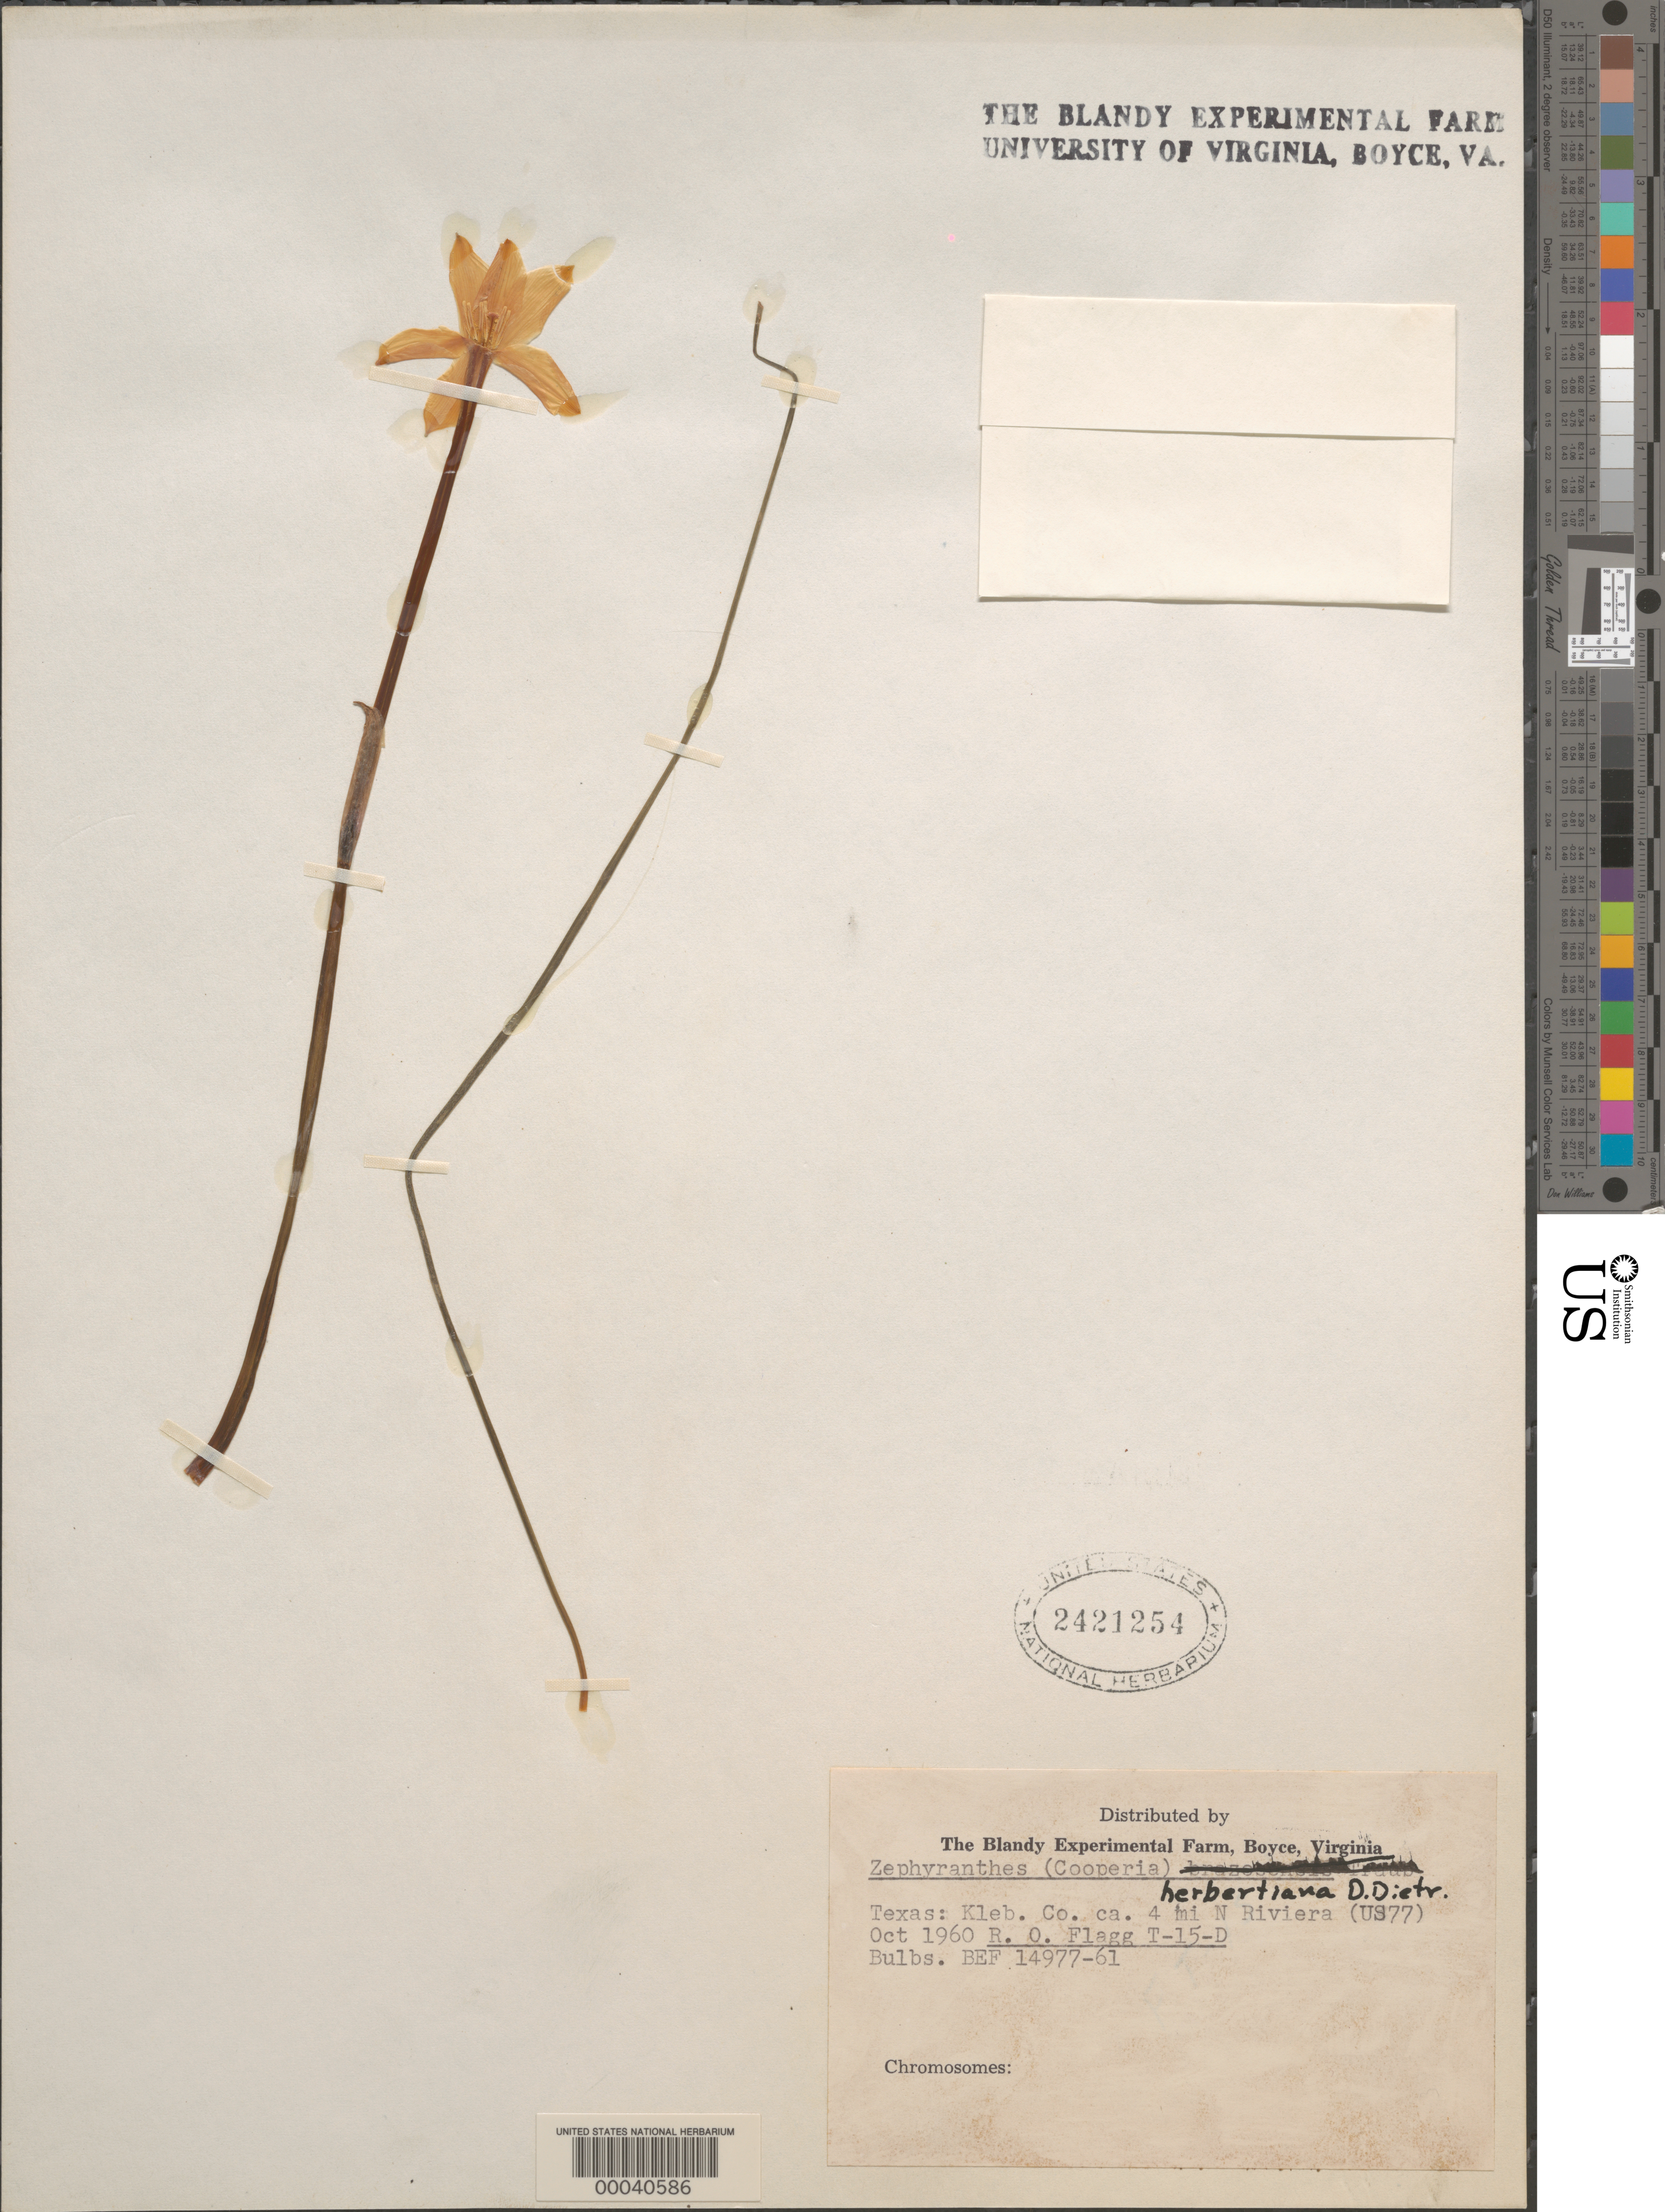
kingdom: Plantae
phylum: Tracheophyta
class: Liliopsida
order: Asparagales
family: Amaryllidaceae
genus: Zephyranthes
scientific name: Zephyranthes herbertiana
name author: D. Dietr.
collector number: Bef 14977-61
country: United States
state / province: Texas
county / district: Kleberg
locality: Ca 4 mi. n of riviera (us77)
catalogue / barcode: US 2421254